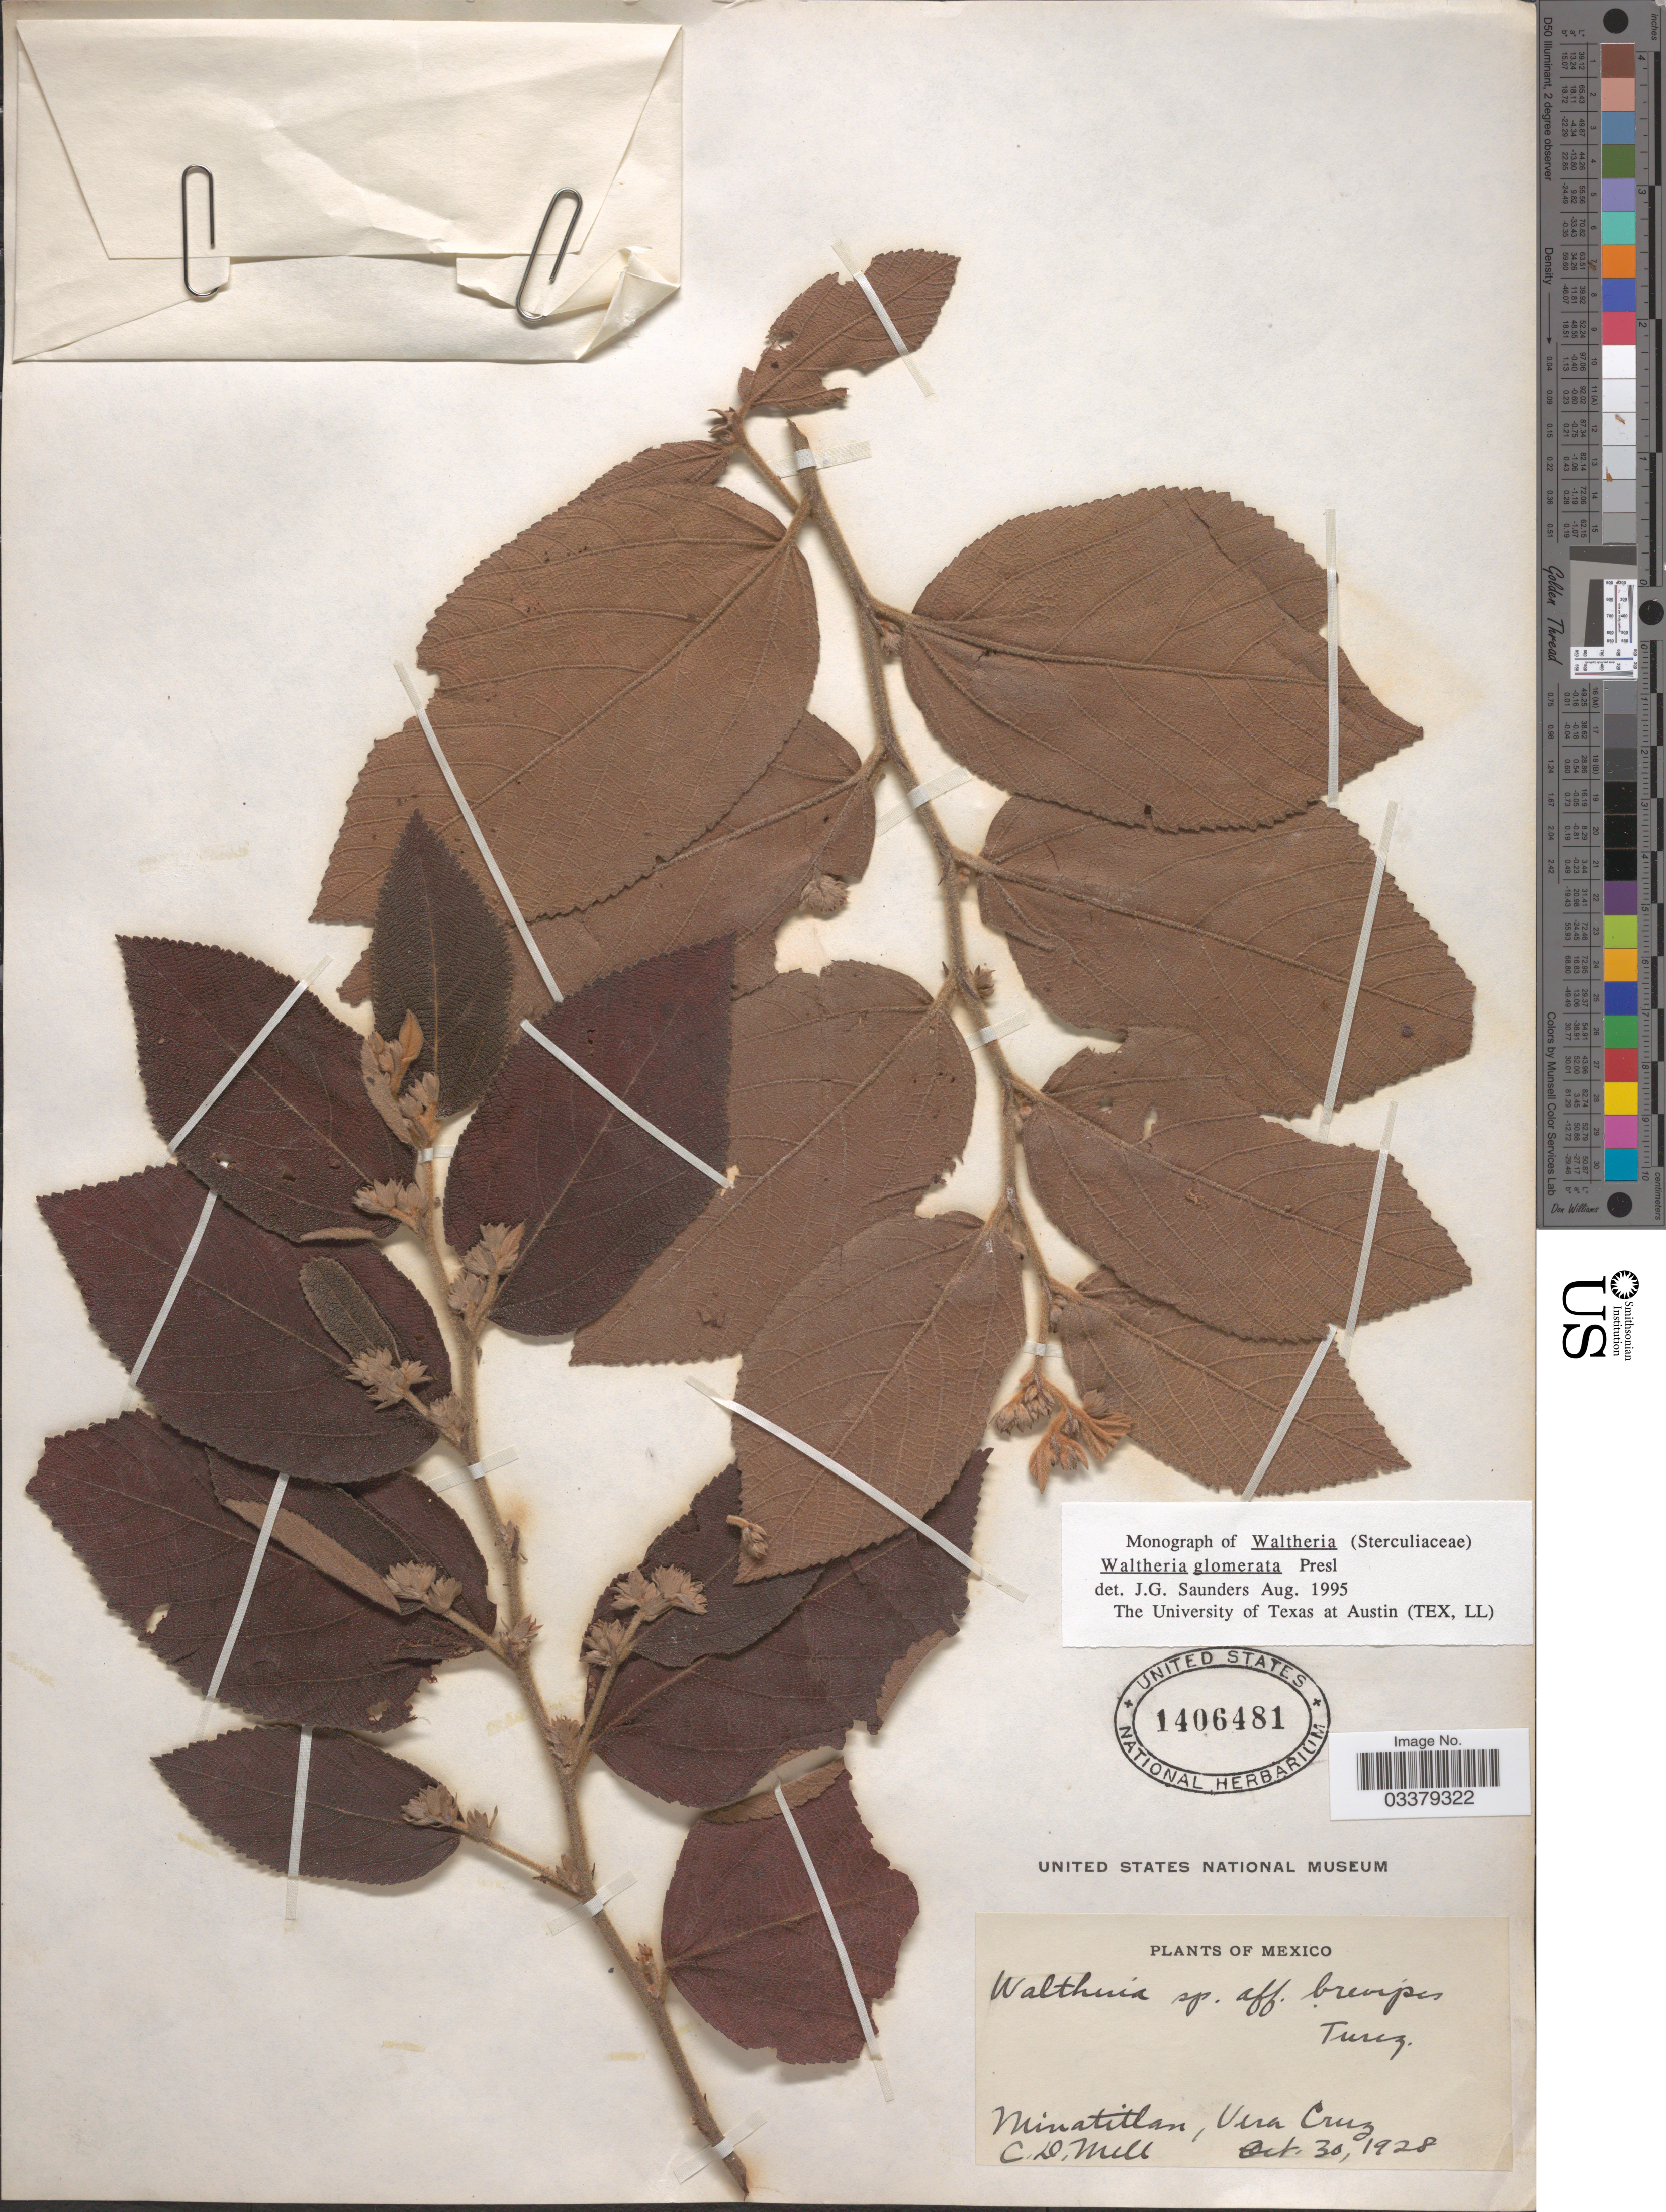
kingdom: Plantae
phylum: Tracheophyta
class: Magnoliopsida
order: Malvales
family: Malvaceae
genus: Waltheria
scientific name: Waltheria glomerata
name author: C. Presl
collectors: C. D. Mell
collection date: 1928-10-30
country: Mexico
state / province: Veracruz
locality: Minatitlan, Vera Cruz.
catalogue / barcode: US 1406481